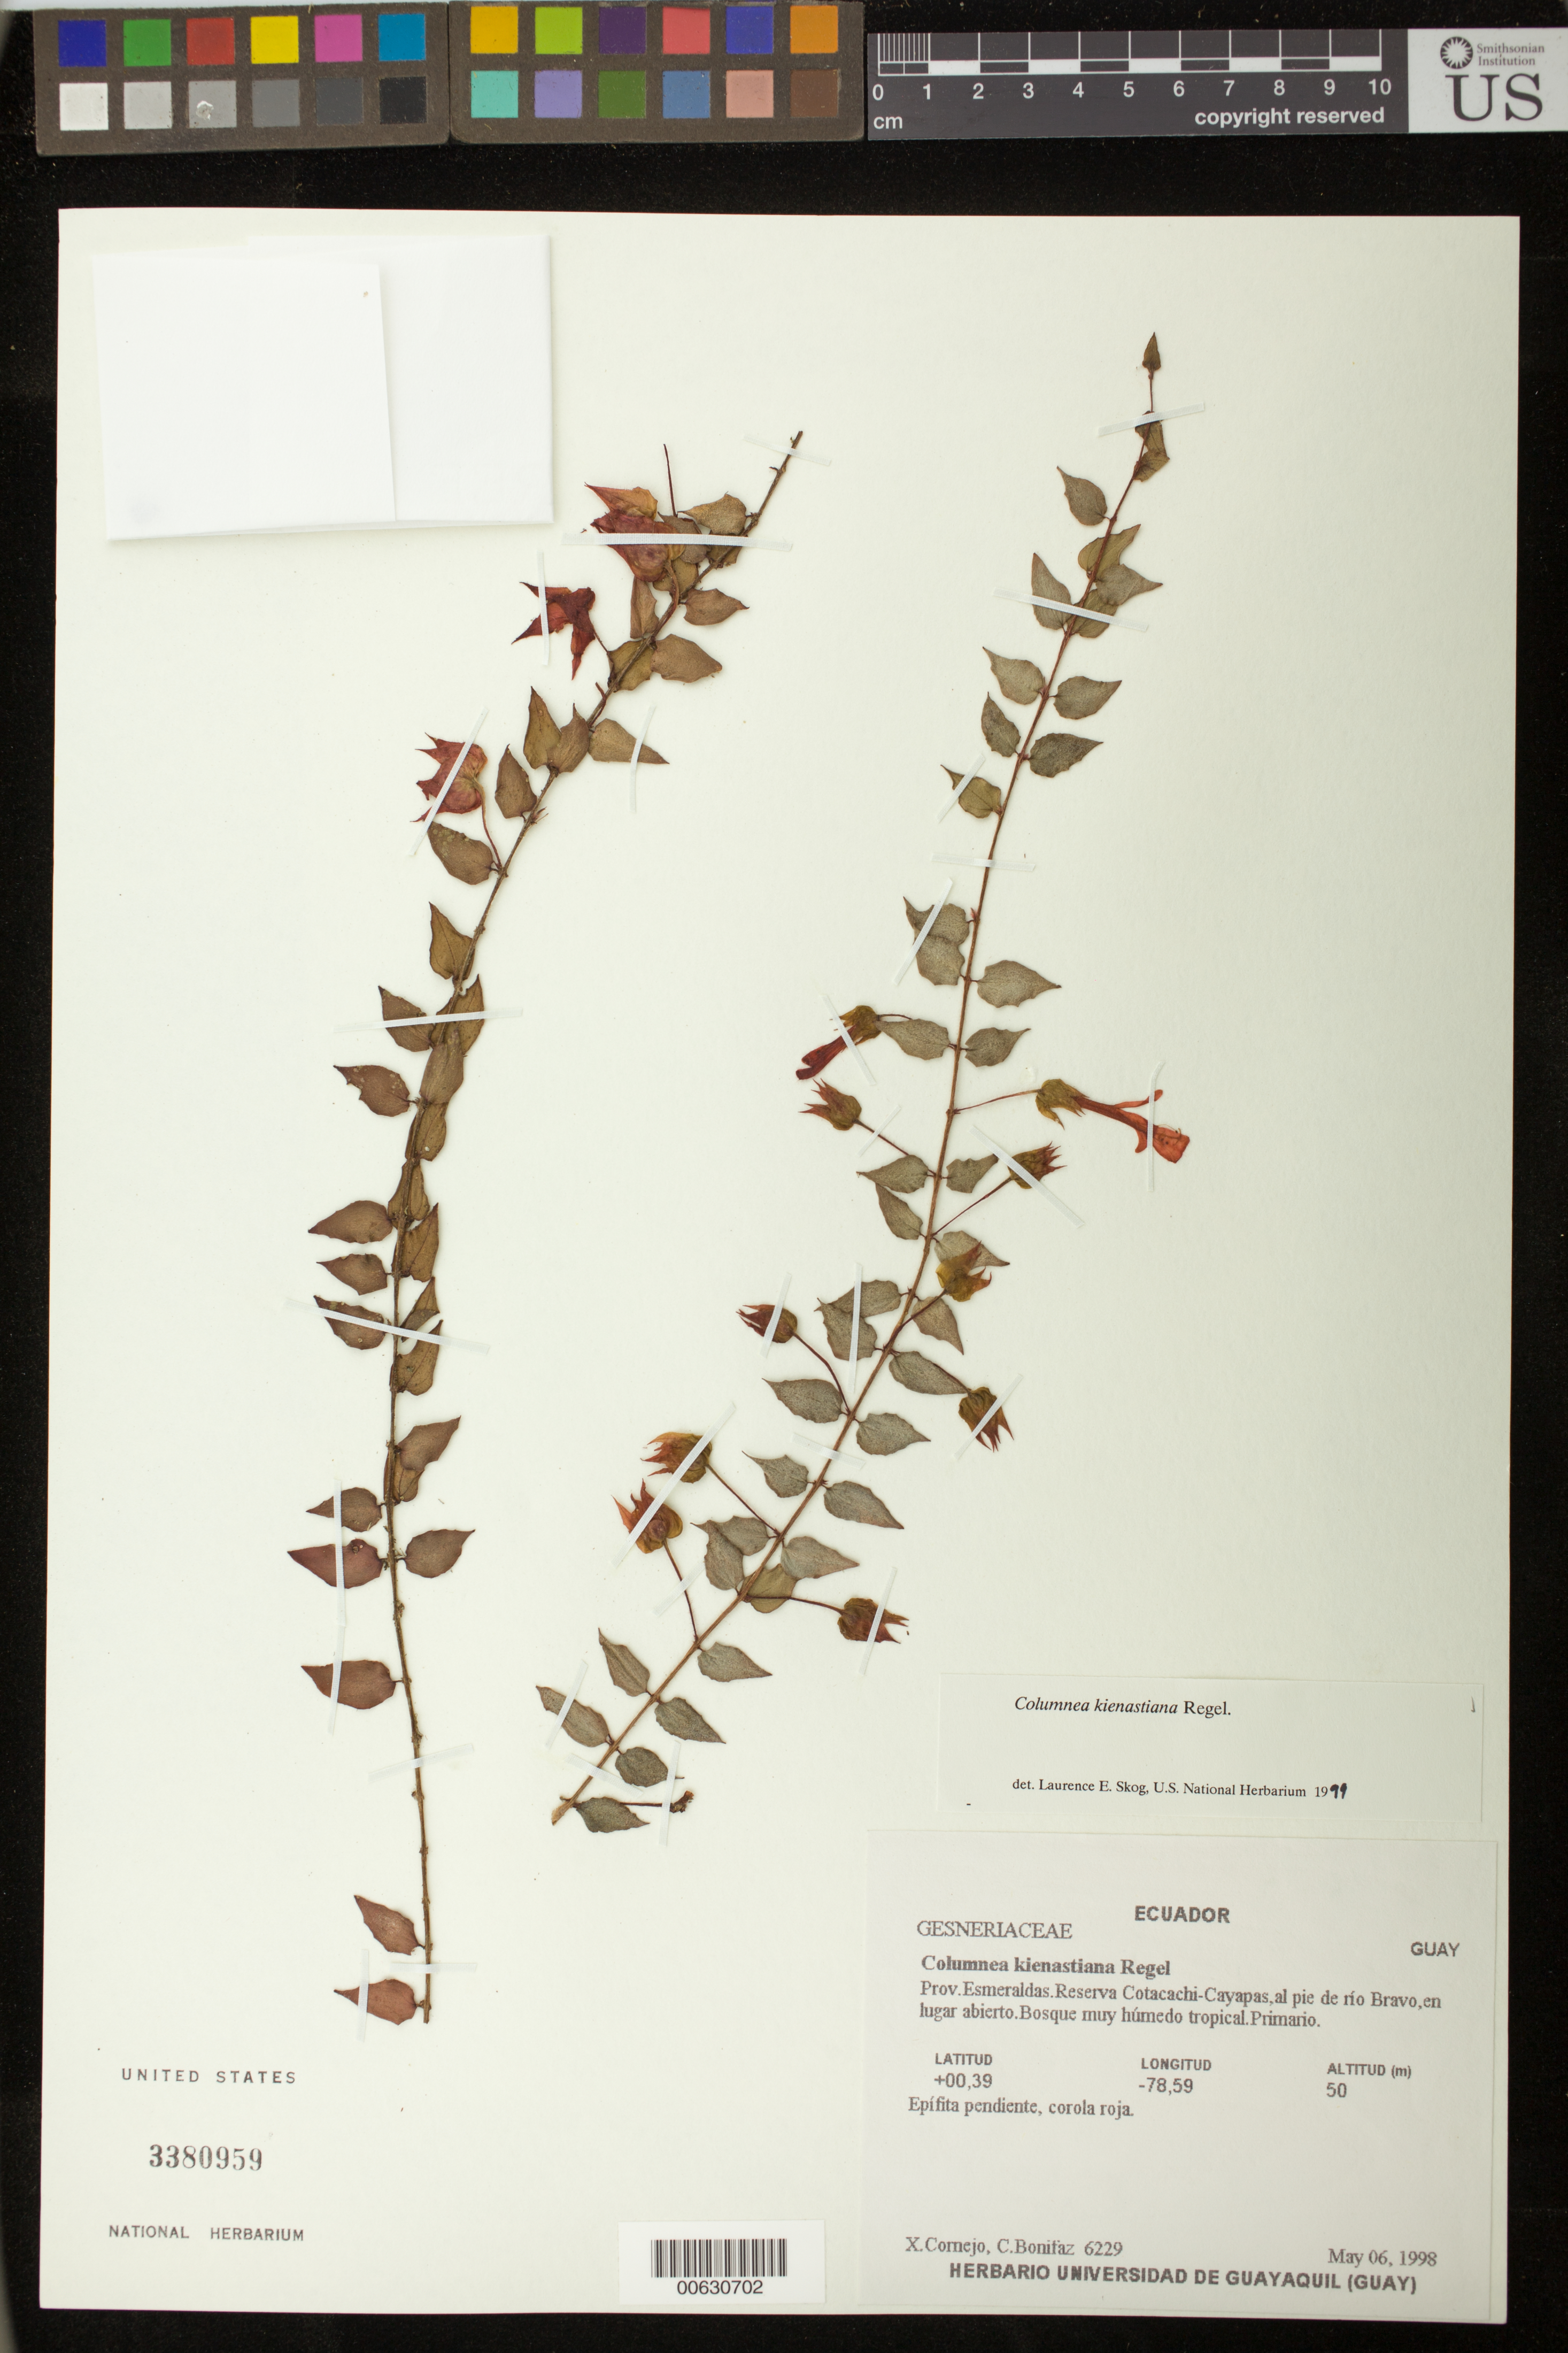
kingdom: Plantae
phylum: Tracheophyta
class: Magnoliopsida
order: Lamiales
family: Gesneriaceae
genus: Columnea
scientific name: Columnea kienastiana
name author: Regel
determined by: Skog, Laurence E.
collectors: X. F. Cornejo & C. Bonifaz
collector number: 6229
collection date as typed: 06 May 1998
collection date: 1998-05-06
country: Ecuador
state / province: Esmeraldas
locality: Reserva Cotacachi-Cayapas, al pie de río Bravo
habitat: En lugar abierto, bosque muy húmedo tropical, primario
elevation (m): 50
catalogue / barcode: US 3380959